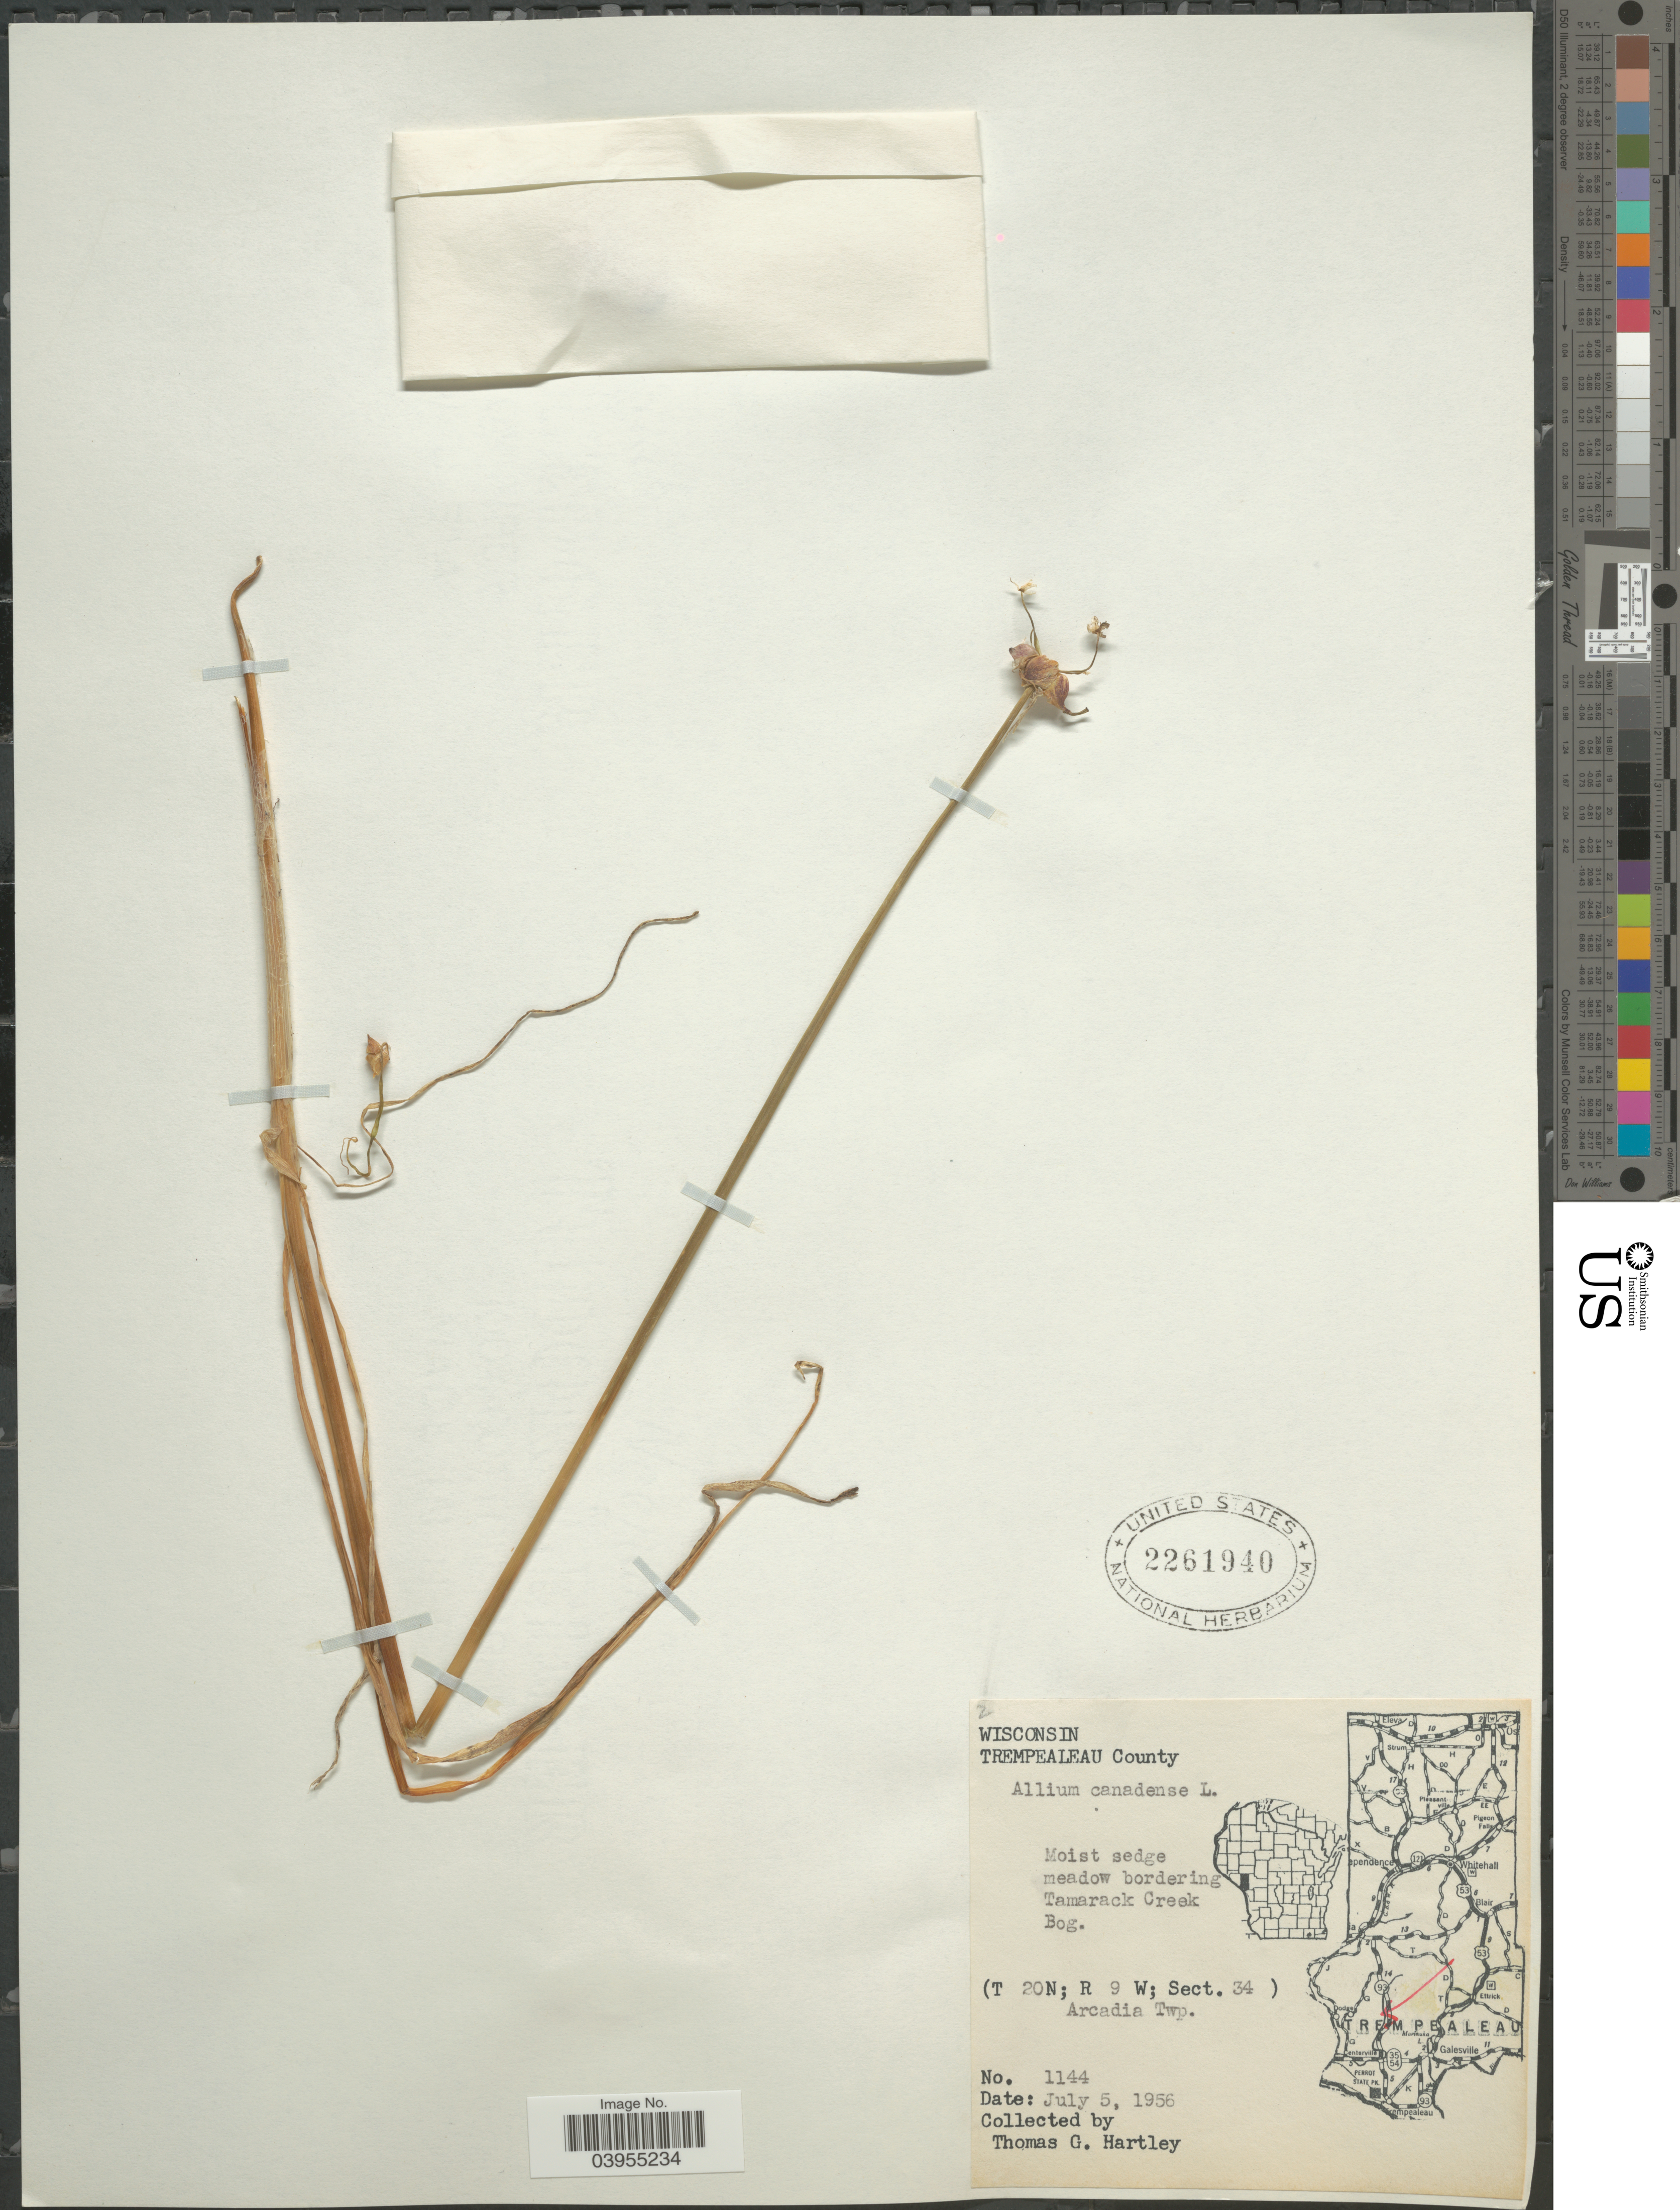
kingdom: Plantae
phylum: Tracheophyta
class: Liliopsida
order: Asparagales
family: Amaryllidaceae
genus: Allium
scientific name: Allium canadense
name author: L.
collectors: T. G. Hartley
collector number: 1144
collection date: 1956-07-05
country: United States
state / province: Wisconsin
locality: Trempealeau County. Meadow bordering Tamarack Creek Bog. (T 20 N; R 9 W; Sect. 34) Arcadia Twp.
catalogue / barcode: US 2261940